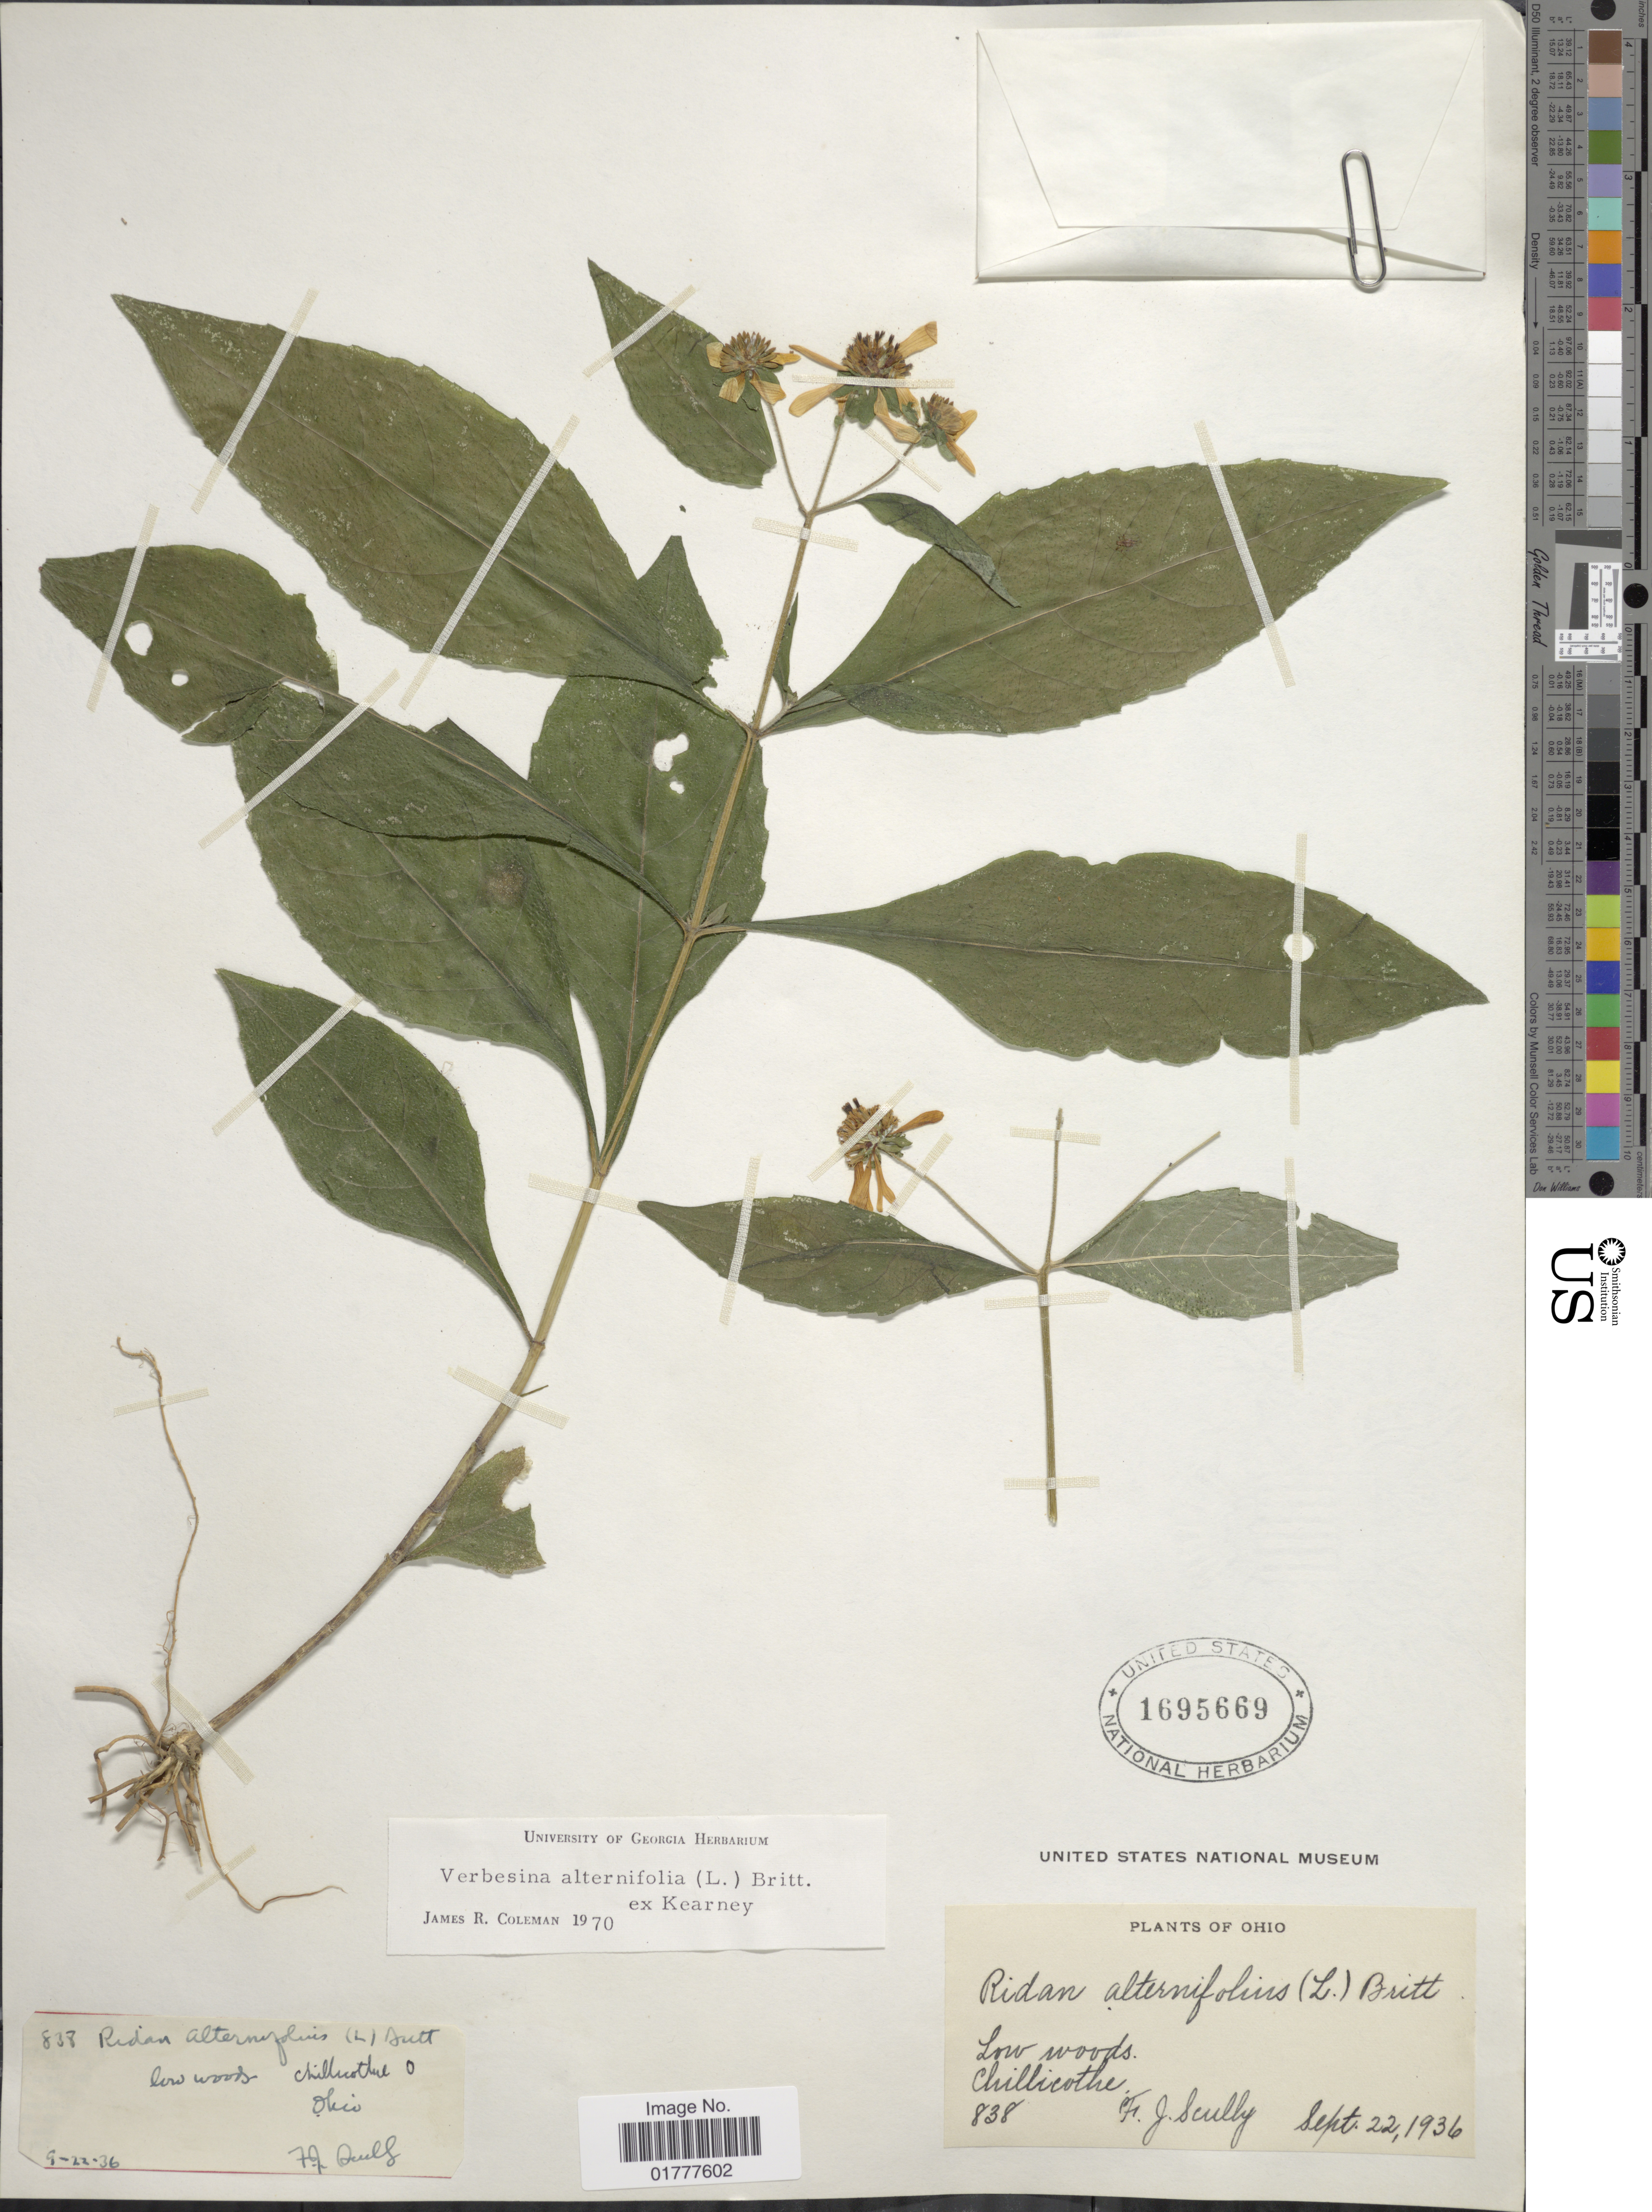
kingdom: Plantae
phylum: Tracheophyta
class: Magnoliopsida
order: Asterales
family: Asteraceae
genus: Actinomeris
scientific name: Actinomeris alternifolia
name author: (L.) DC.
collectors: F. Scully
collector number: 838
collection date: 1936-09-22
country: United States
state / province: Ohio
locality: Low woods, Chillicothe.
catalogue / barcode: US 1695669